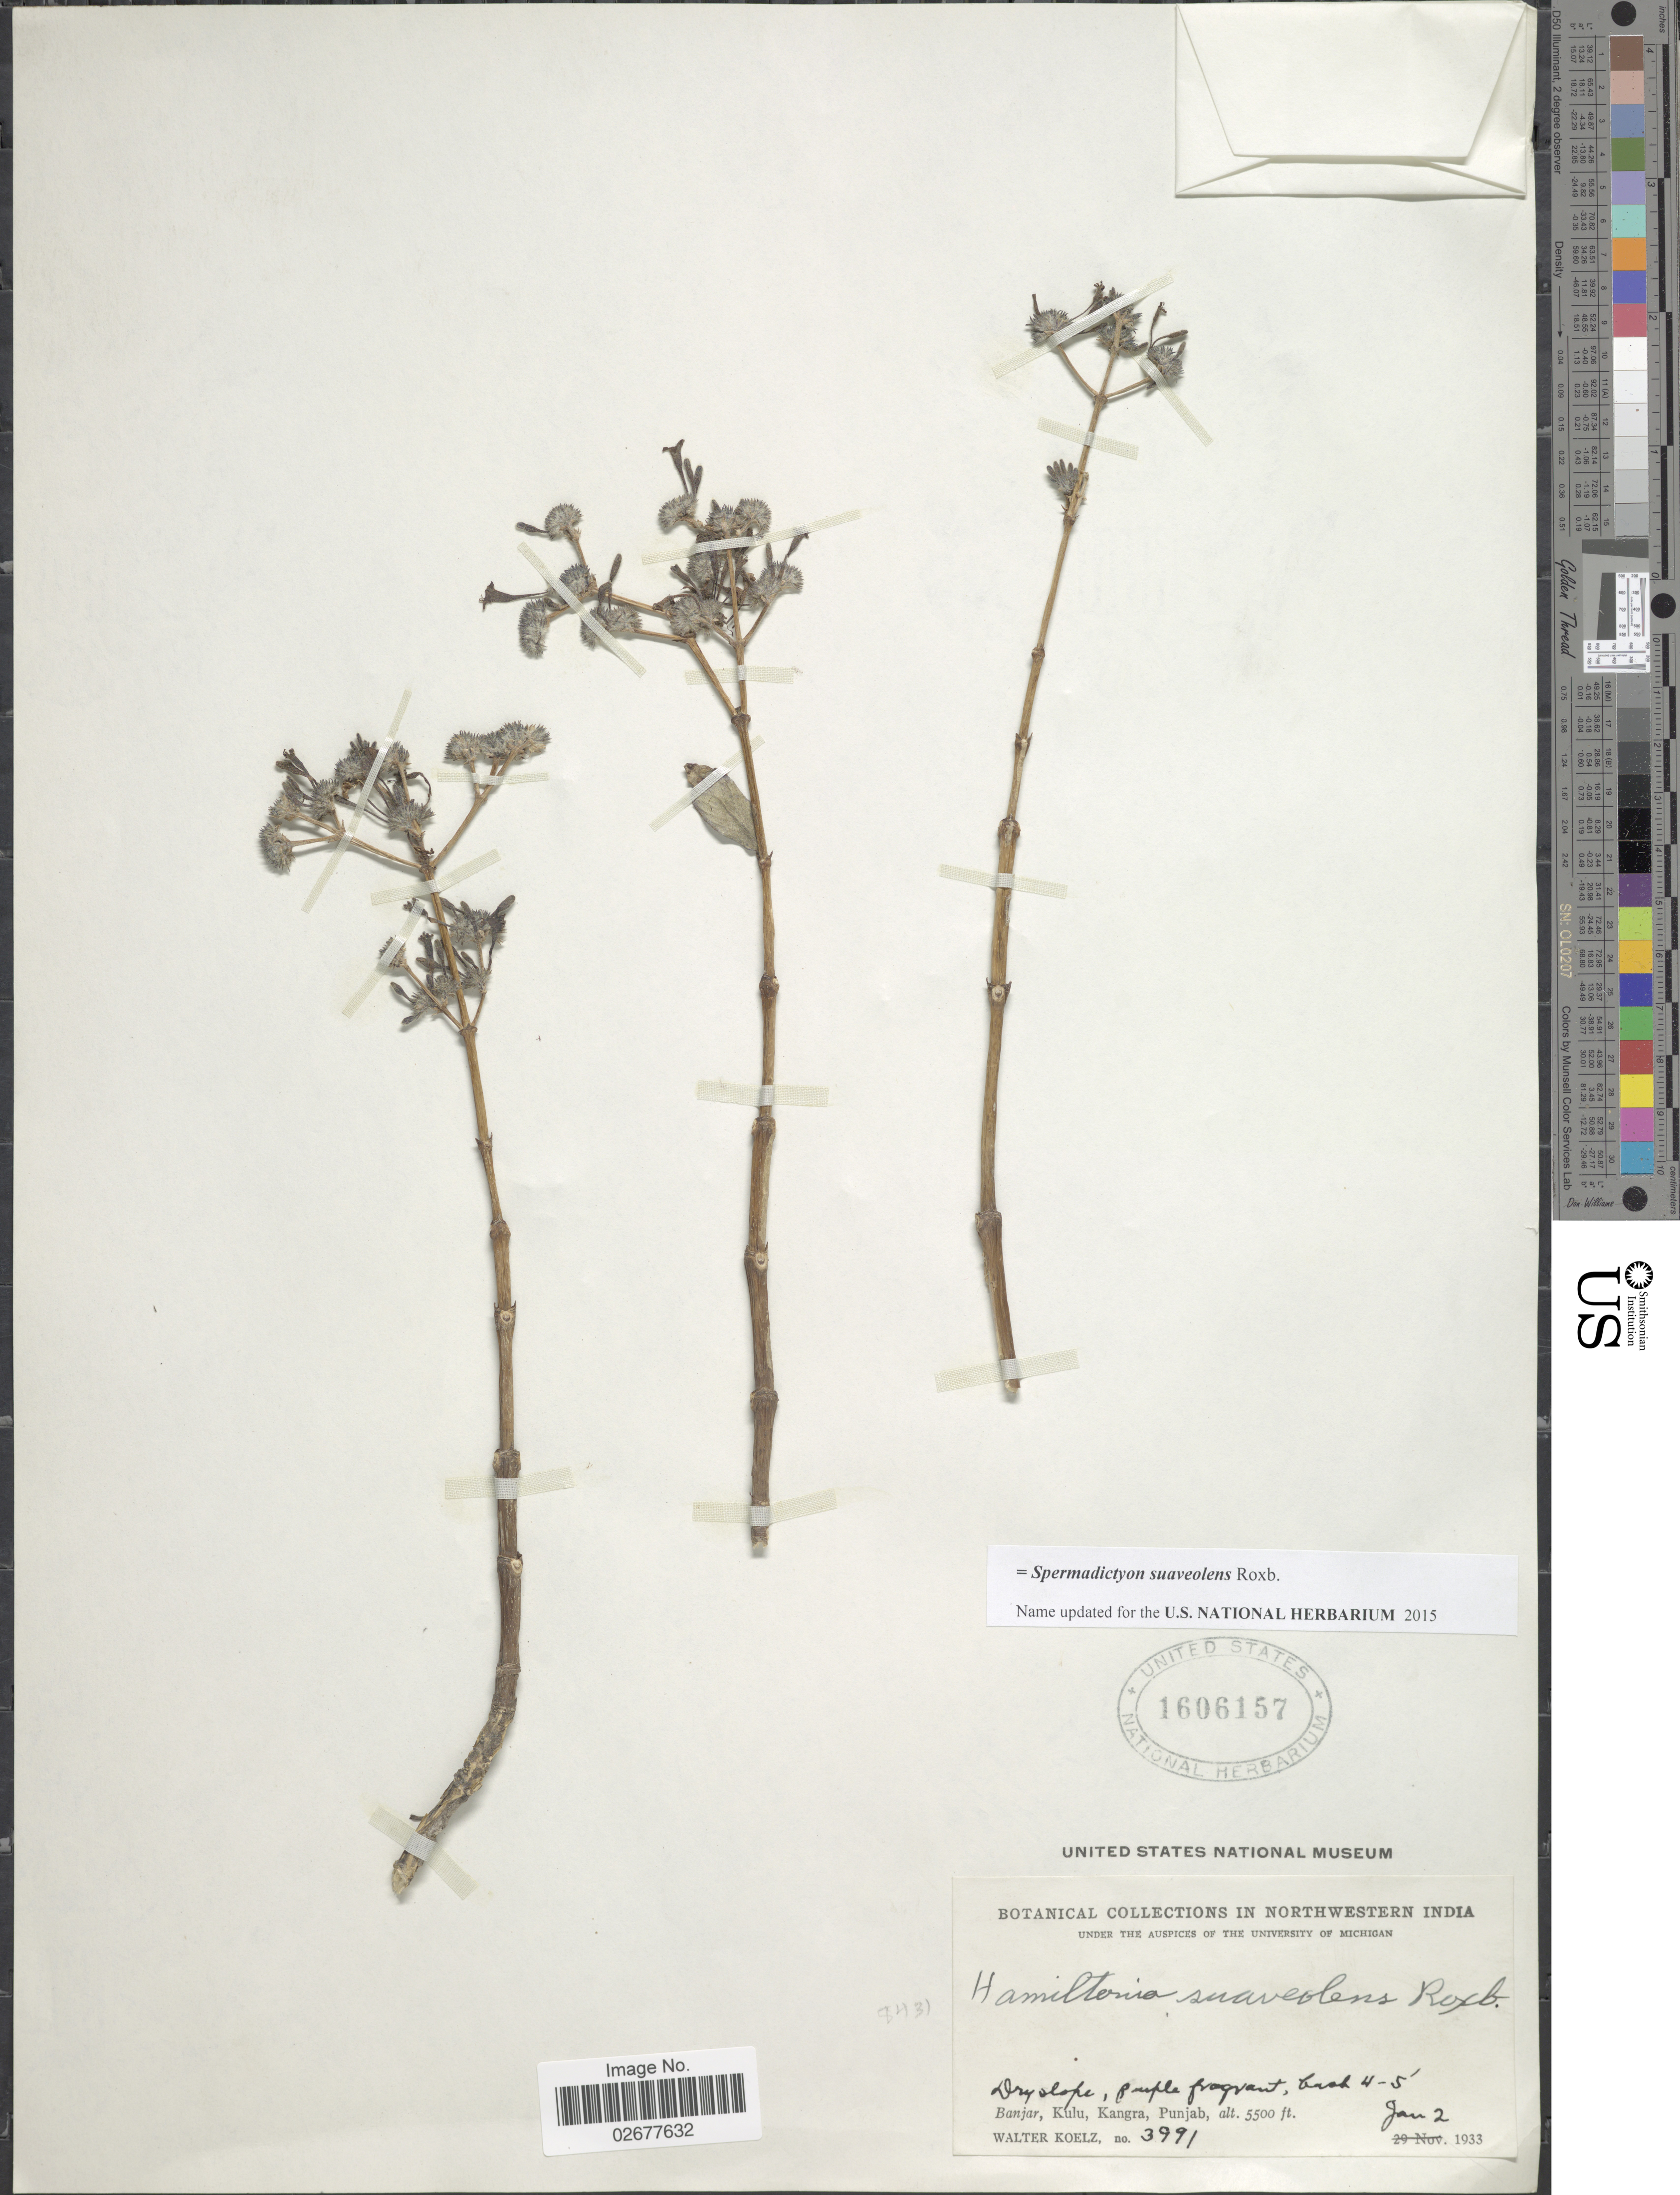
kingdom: Plantae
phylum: Tracheophyta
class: Magnoliopsida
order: Gentianales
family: Rubiaceae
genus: Spermadictyon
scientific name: Spermadictyon suaveolens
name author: Roxb.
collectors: W. N. Koelz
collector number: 3991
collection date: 1933-01-02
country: India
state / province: Punjab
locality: Northwestern India. Banjar, Kulu, Kangra.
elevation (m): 1676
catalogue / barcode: US 1606157